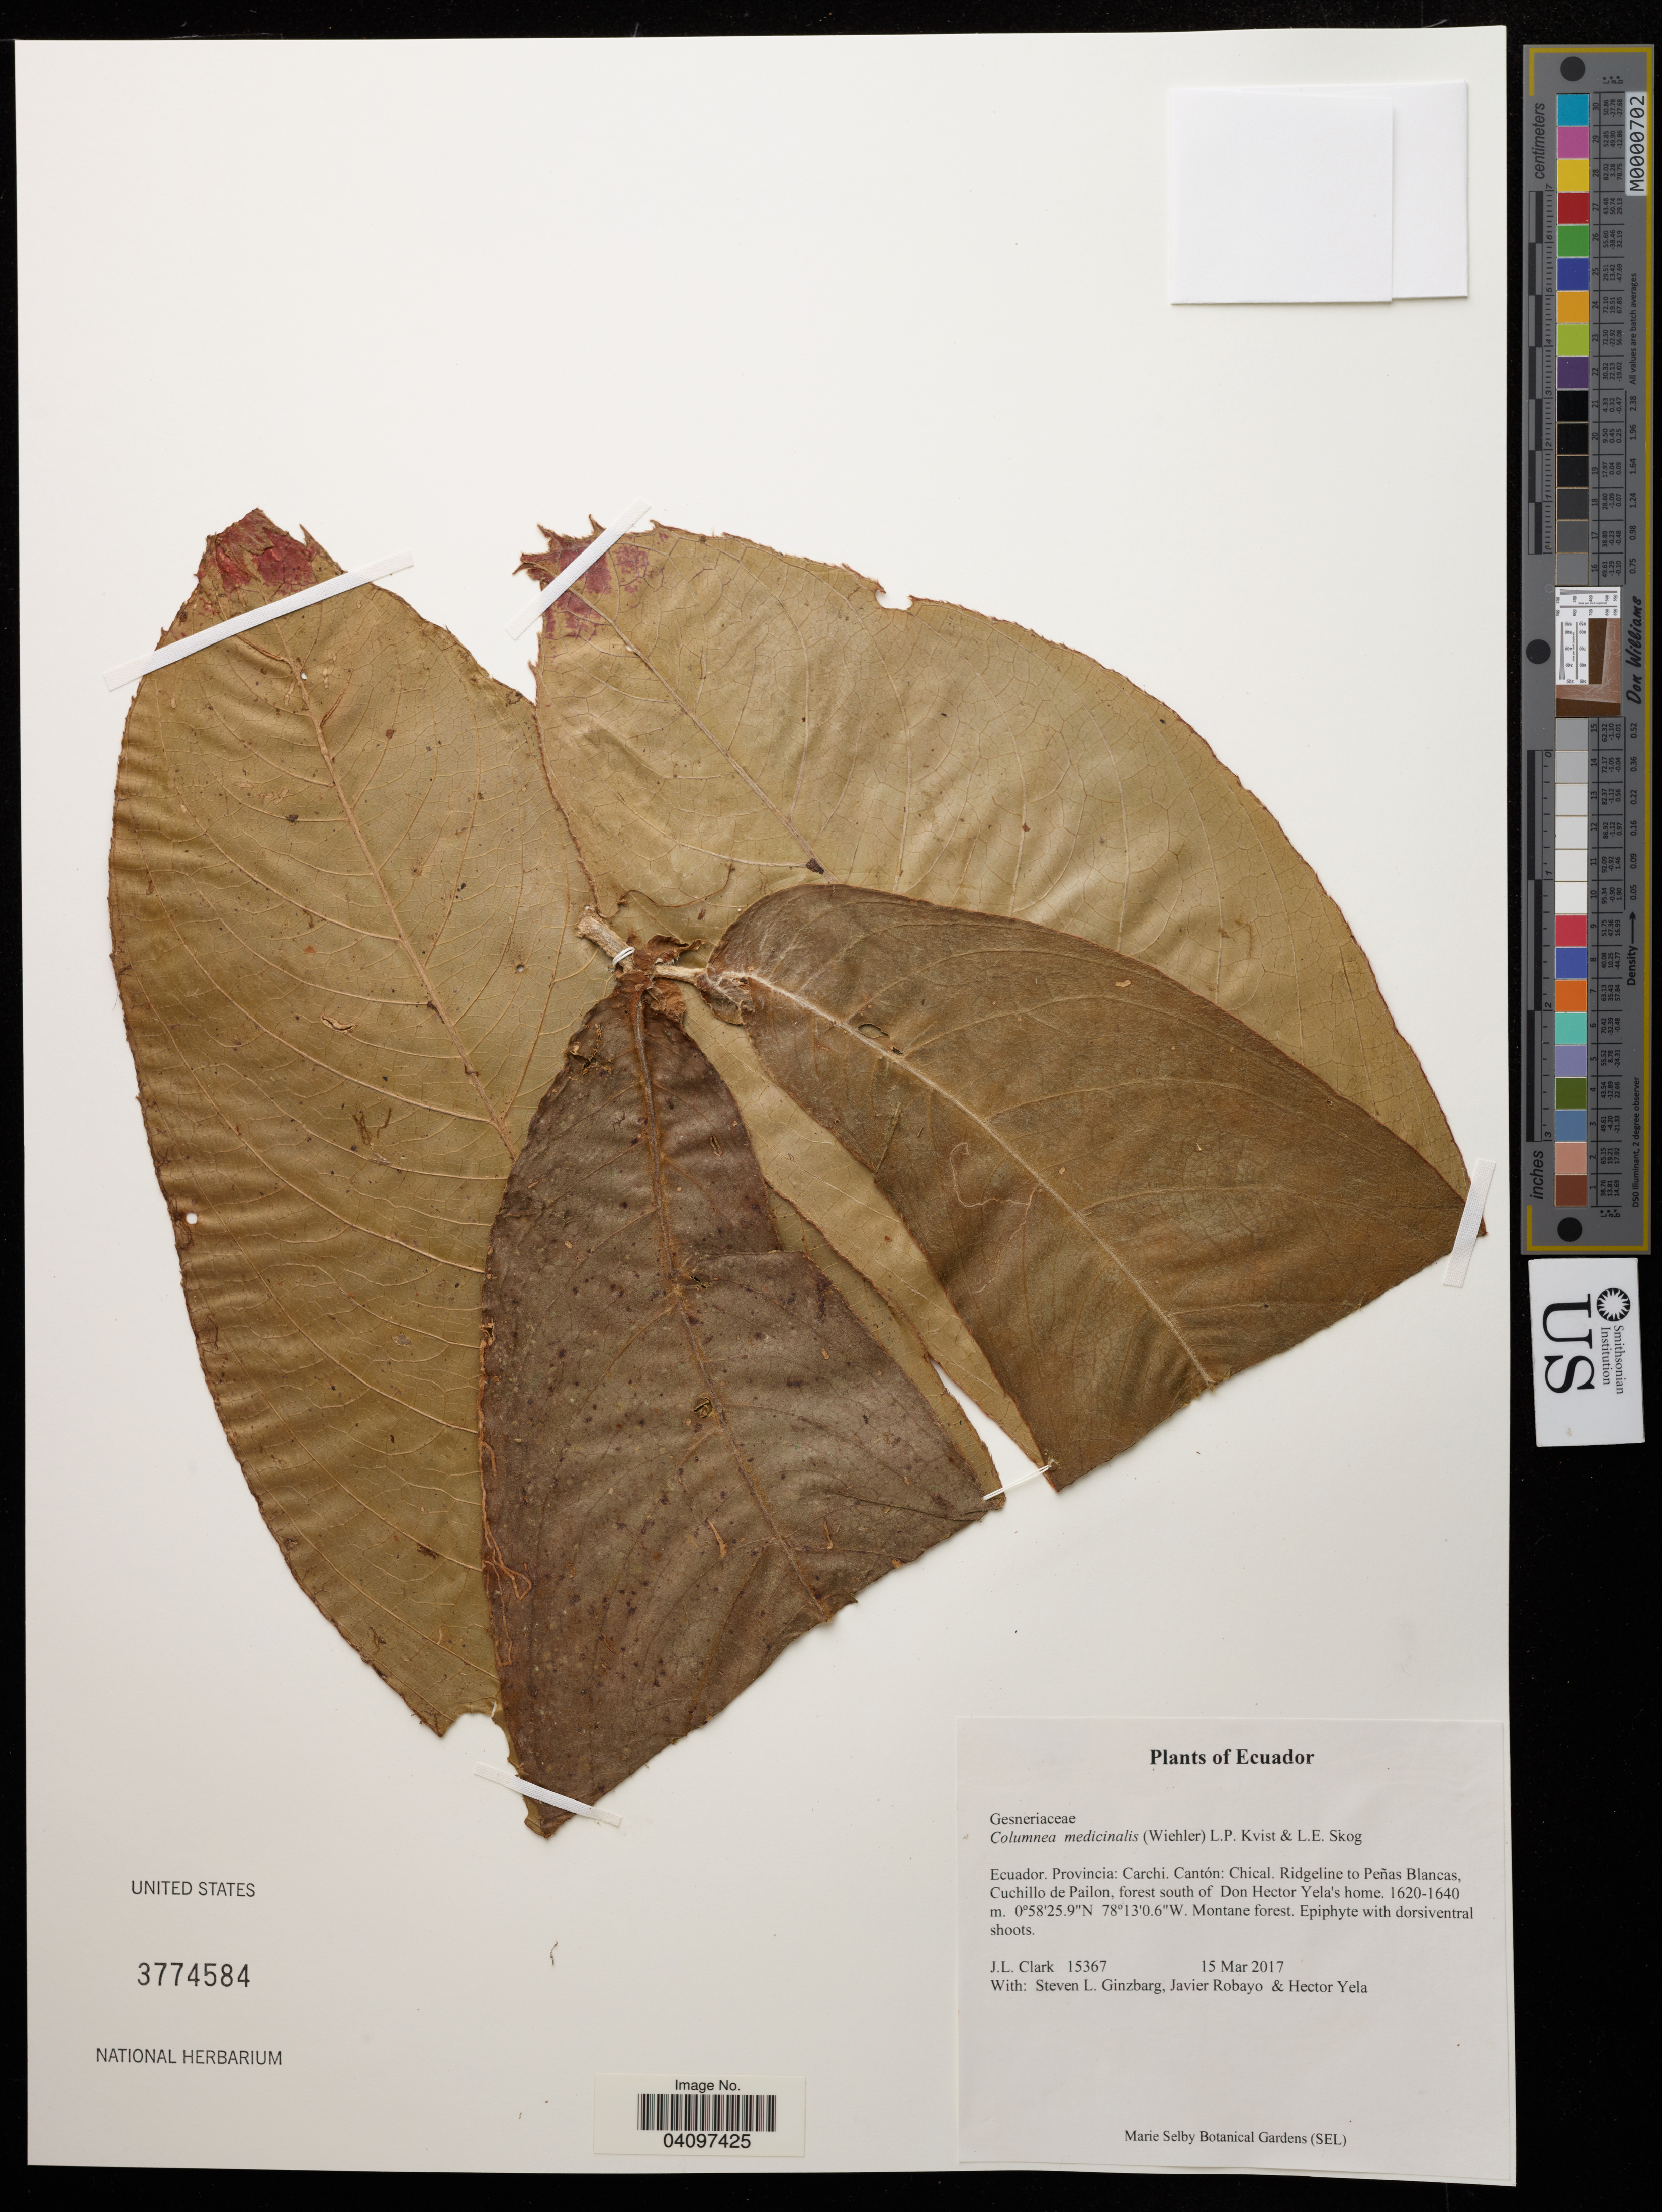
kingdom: Plantae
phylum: Tracheophyta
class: Magnoliopsida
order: Lamiales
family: Gesneriaceae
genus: Columnea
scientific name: Columnea medicinalis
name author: (Wiehler) L.E. Skog & L.P. Kvist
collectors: J. Clark, S. Ginzbarg & J. Robayo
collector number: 15367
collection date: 2017-03-15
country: Ecuador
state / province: Carchi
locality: Cantón: Chical. Ridgeline to Peñas Blancas, Cuchillo de Pailon, forest south of Don Hector Yela's home.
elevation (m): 1620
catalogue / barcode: US 3774584